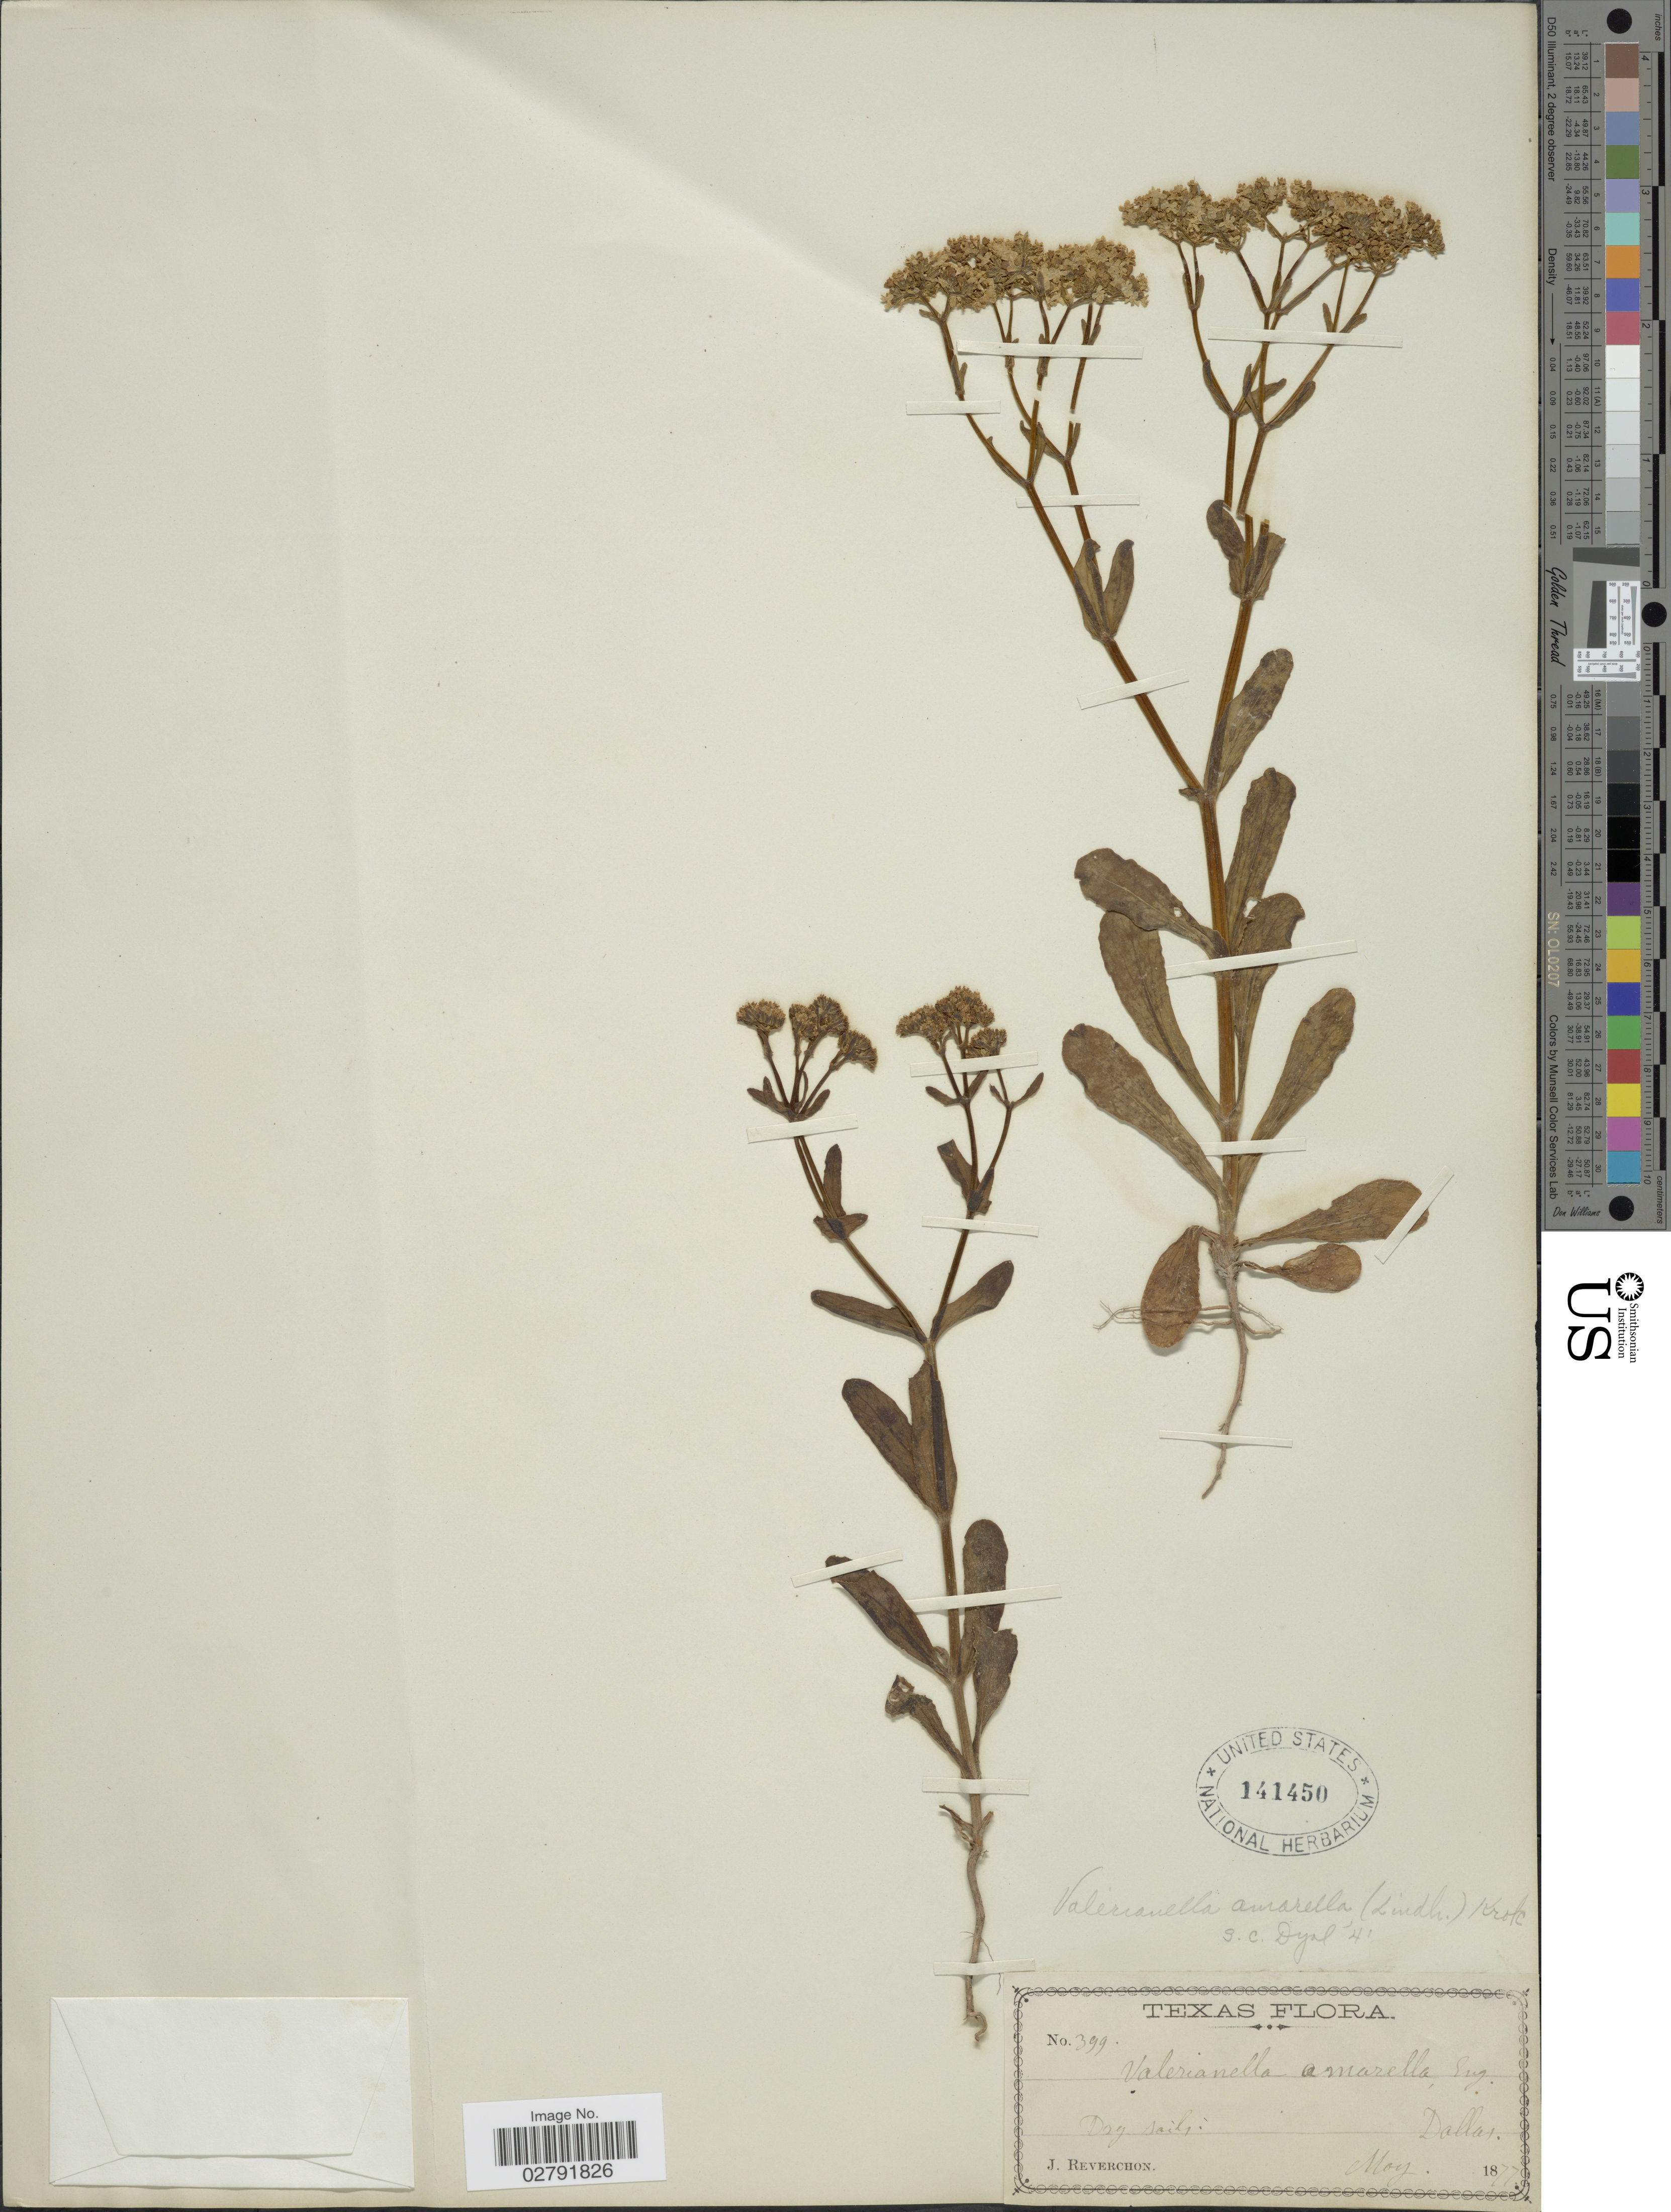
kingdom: Plantae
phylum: Tracheophyta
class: Magnoliopsida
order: Dipsacales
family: Caprifoliaceae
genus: Valerianella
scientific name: Valerianella amarella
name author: (Lindl. ex Engelm.) Krok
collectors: J. Reverchon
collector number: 399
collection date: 1877-05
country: United States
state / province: Texas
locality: Dallas.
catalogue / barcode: US 141450